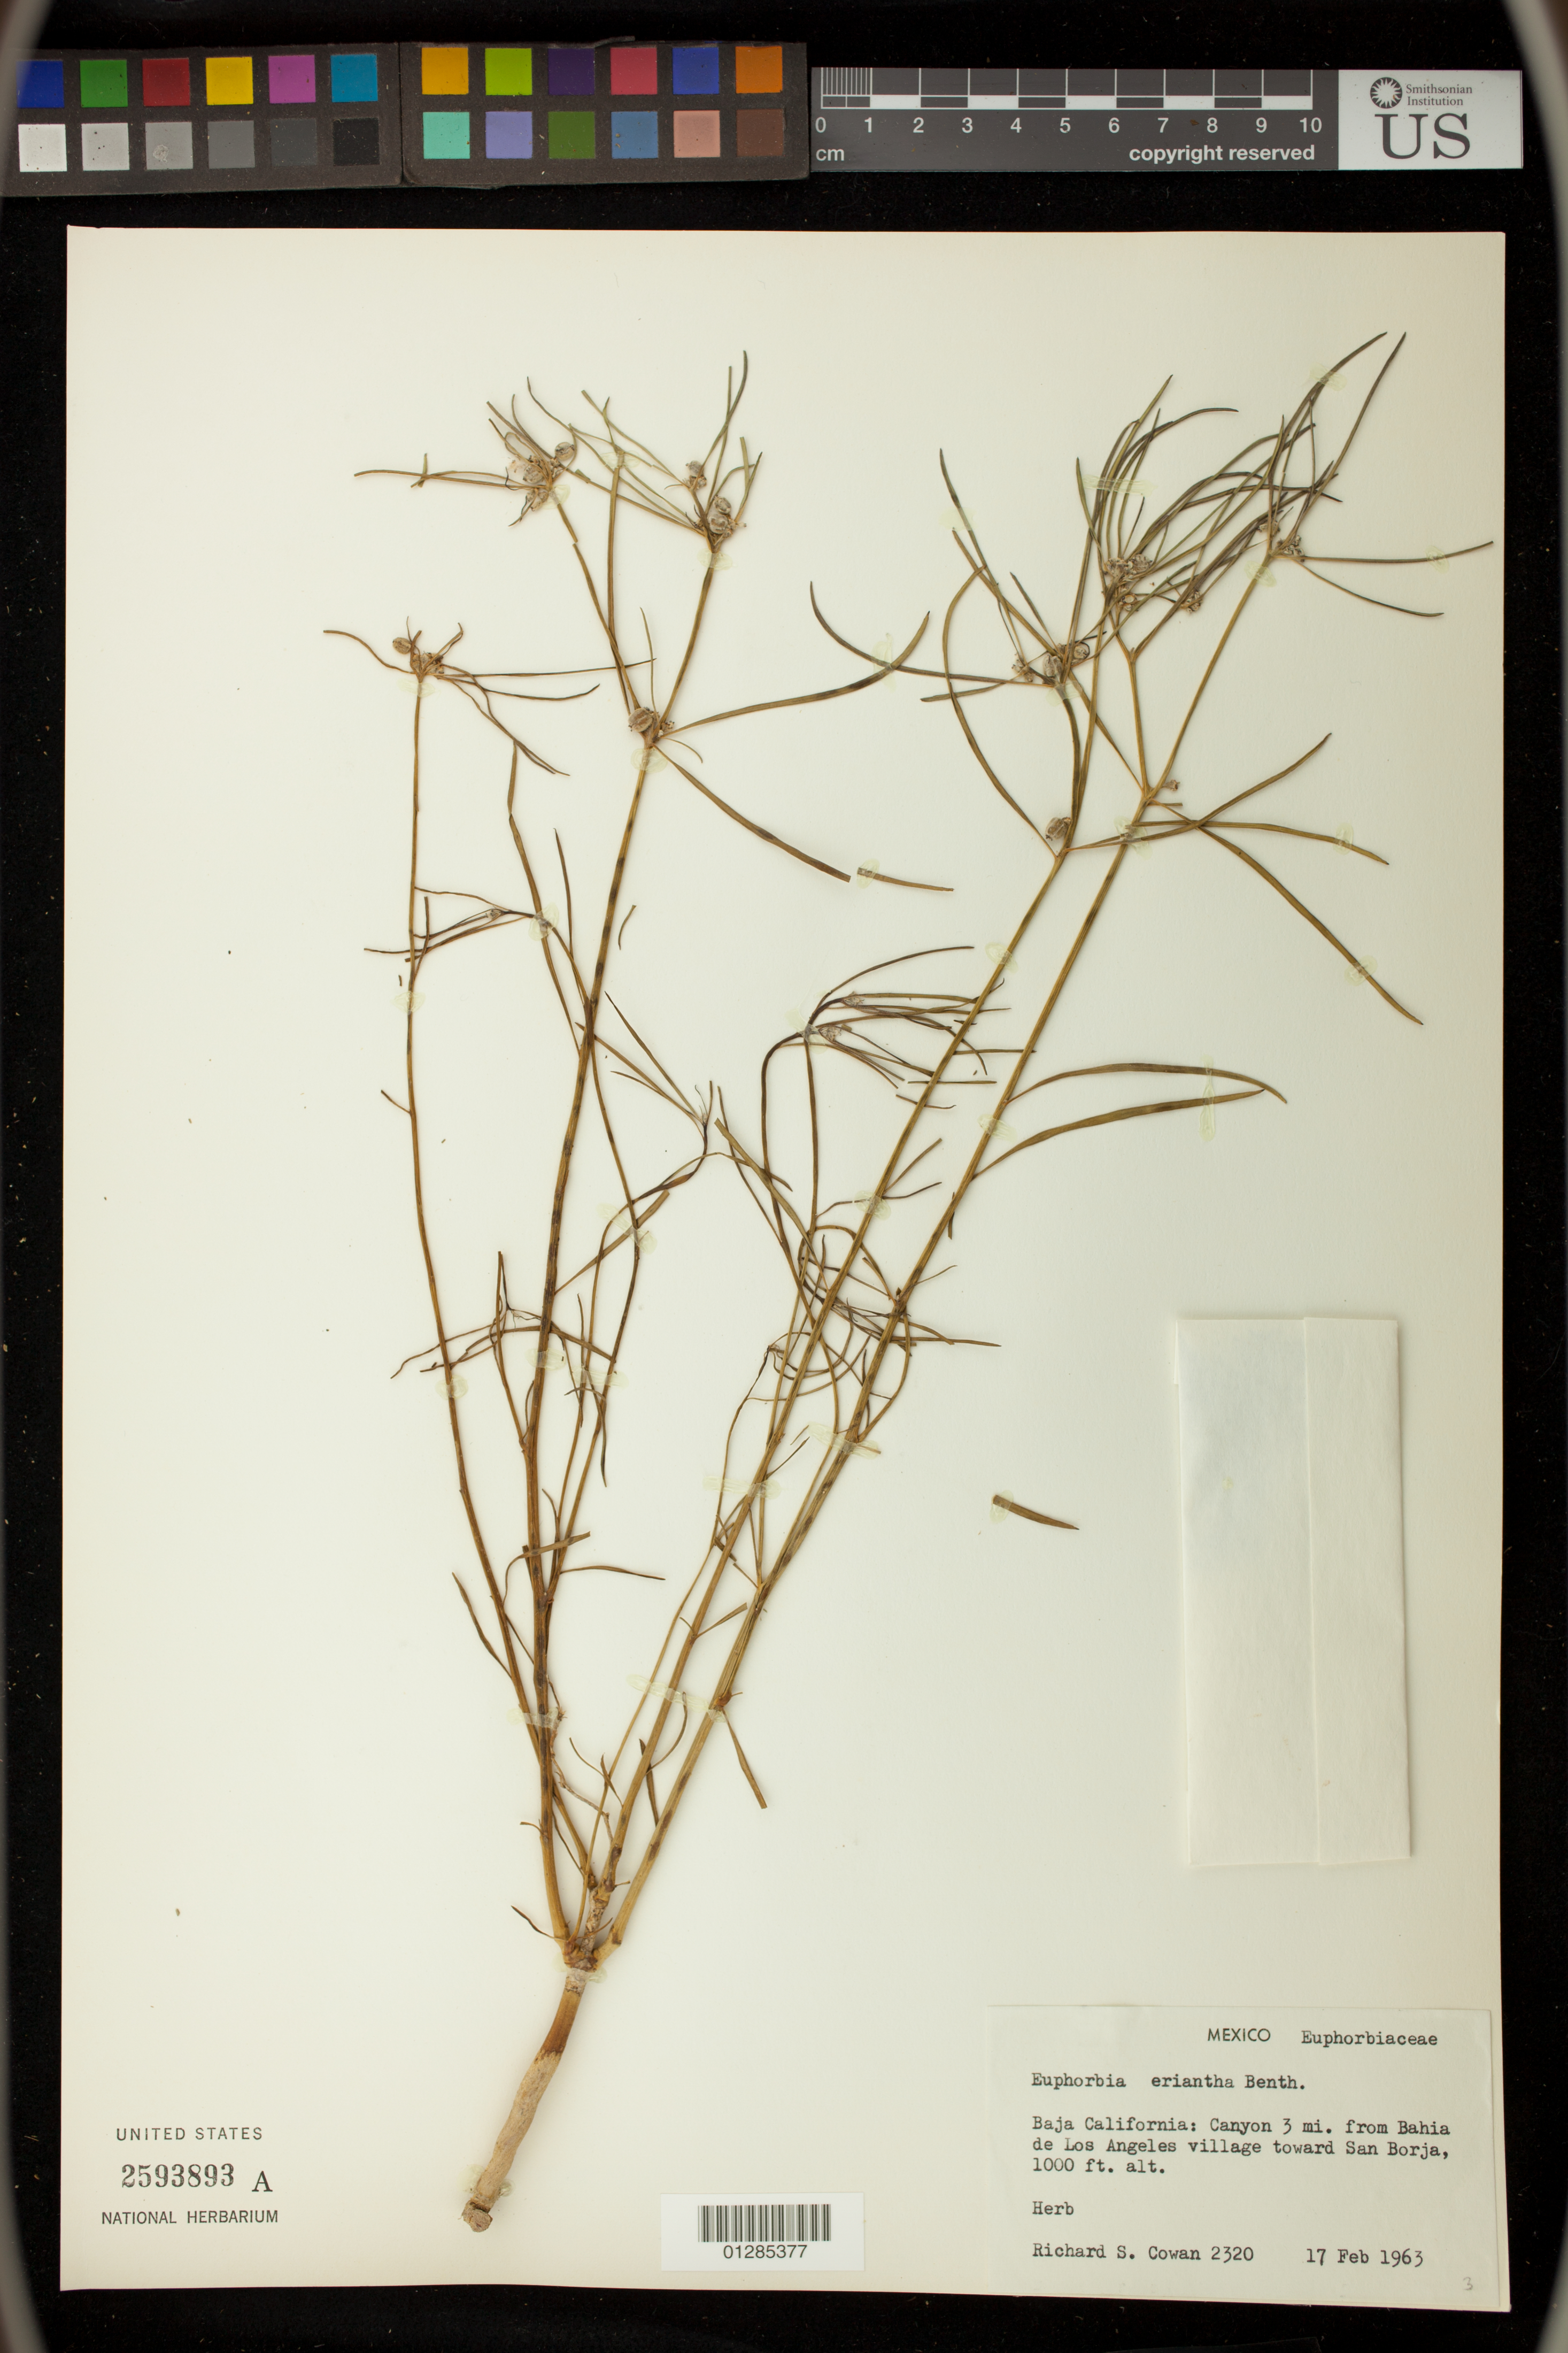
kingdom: Plantae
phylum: Tracheophyta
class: Magnoliopsida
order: Malpighiales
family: Euphorbiaceae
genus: Euphorbia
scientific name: Euphorbia eriantha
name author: Benth.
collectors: R. S. Cowan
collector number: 2320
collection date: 1963-02-17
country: Mexico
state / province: Baja California Norte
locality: Canyon 3 mi. from Bahia de Los Angeles village toward San Borja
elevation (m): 305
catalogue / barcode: US 2593893